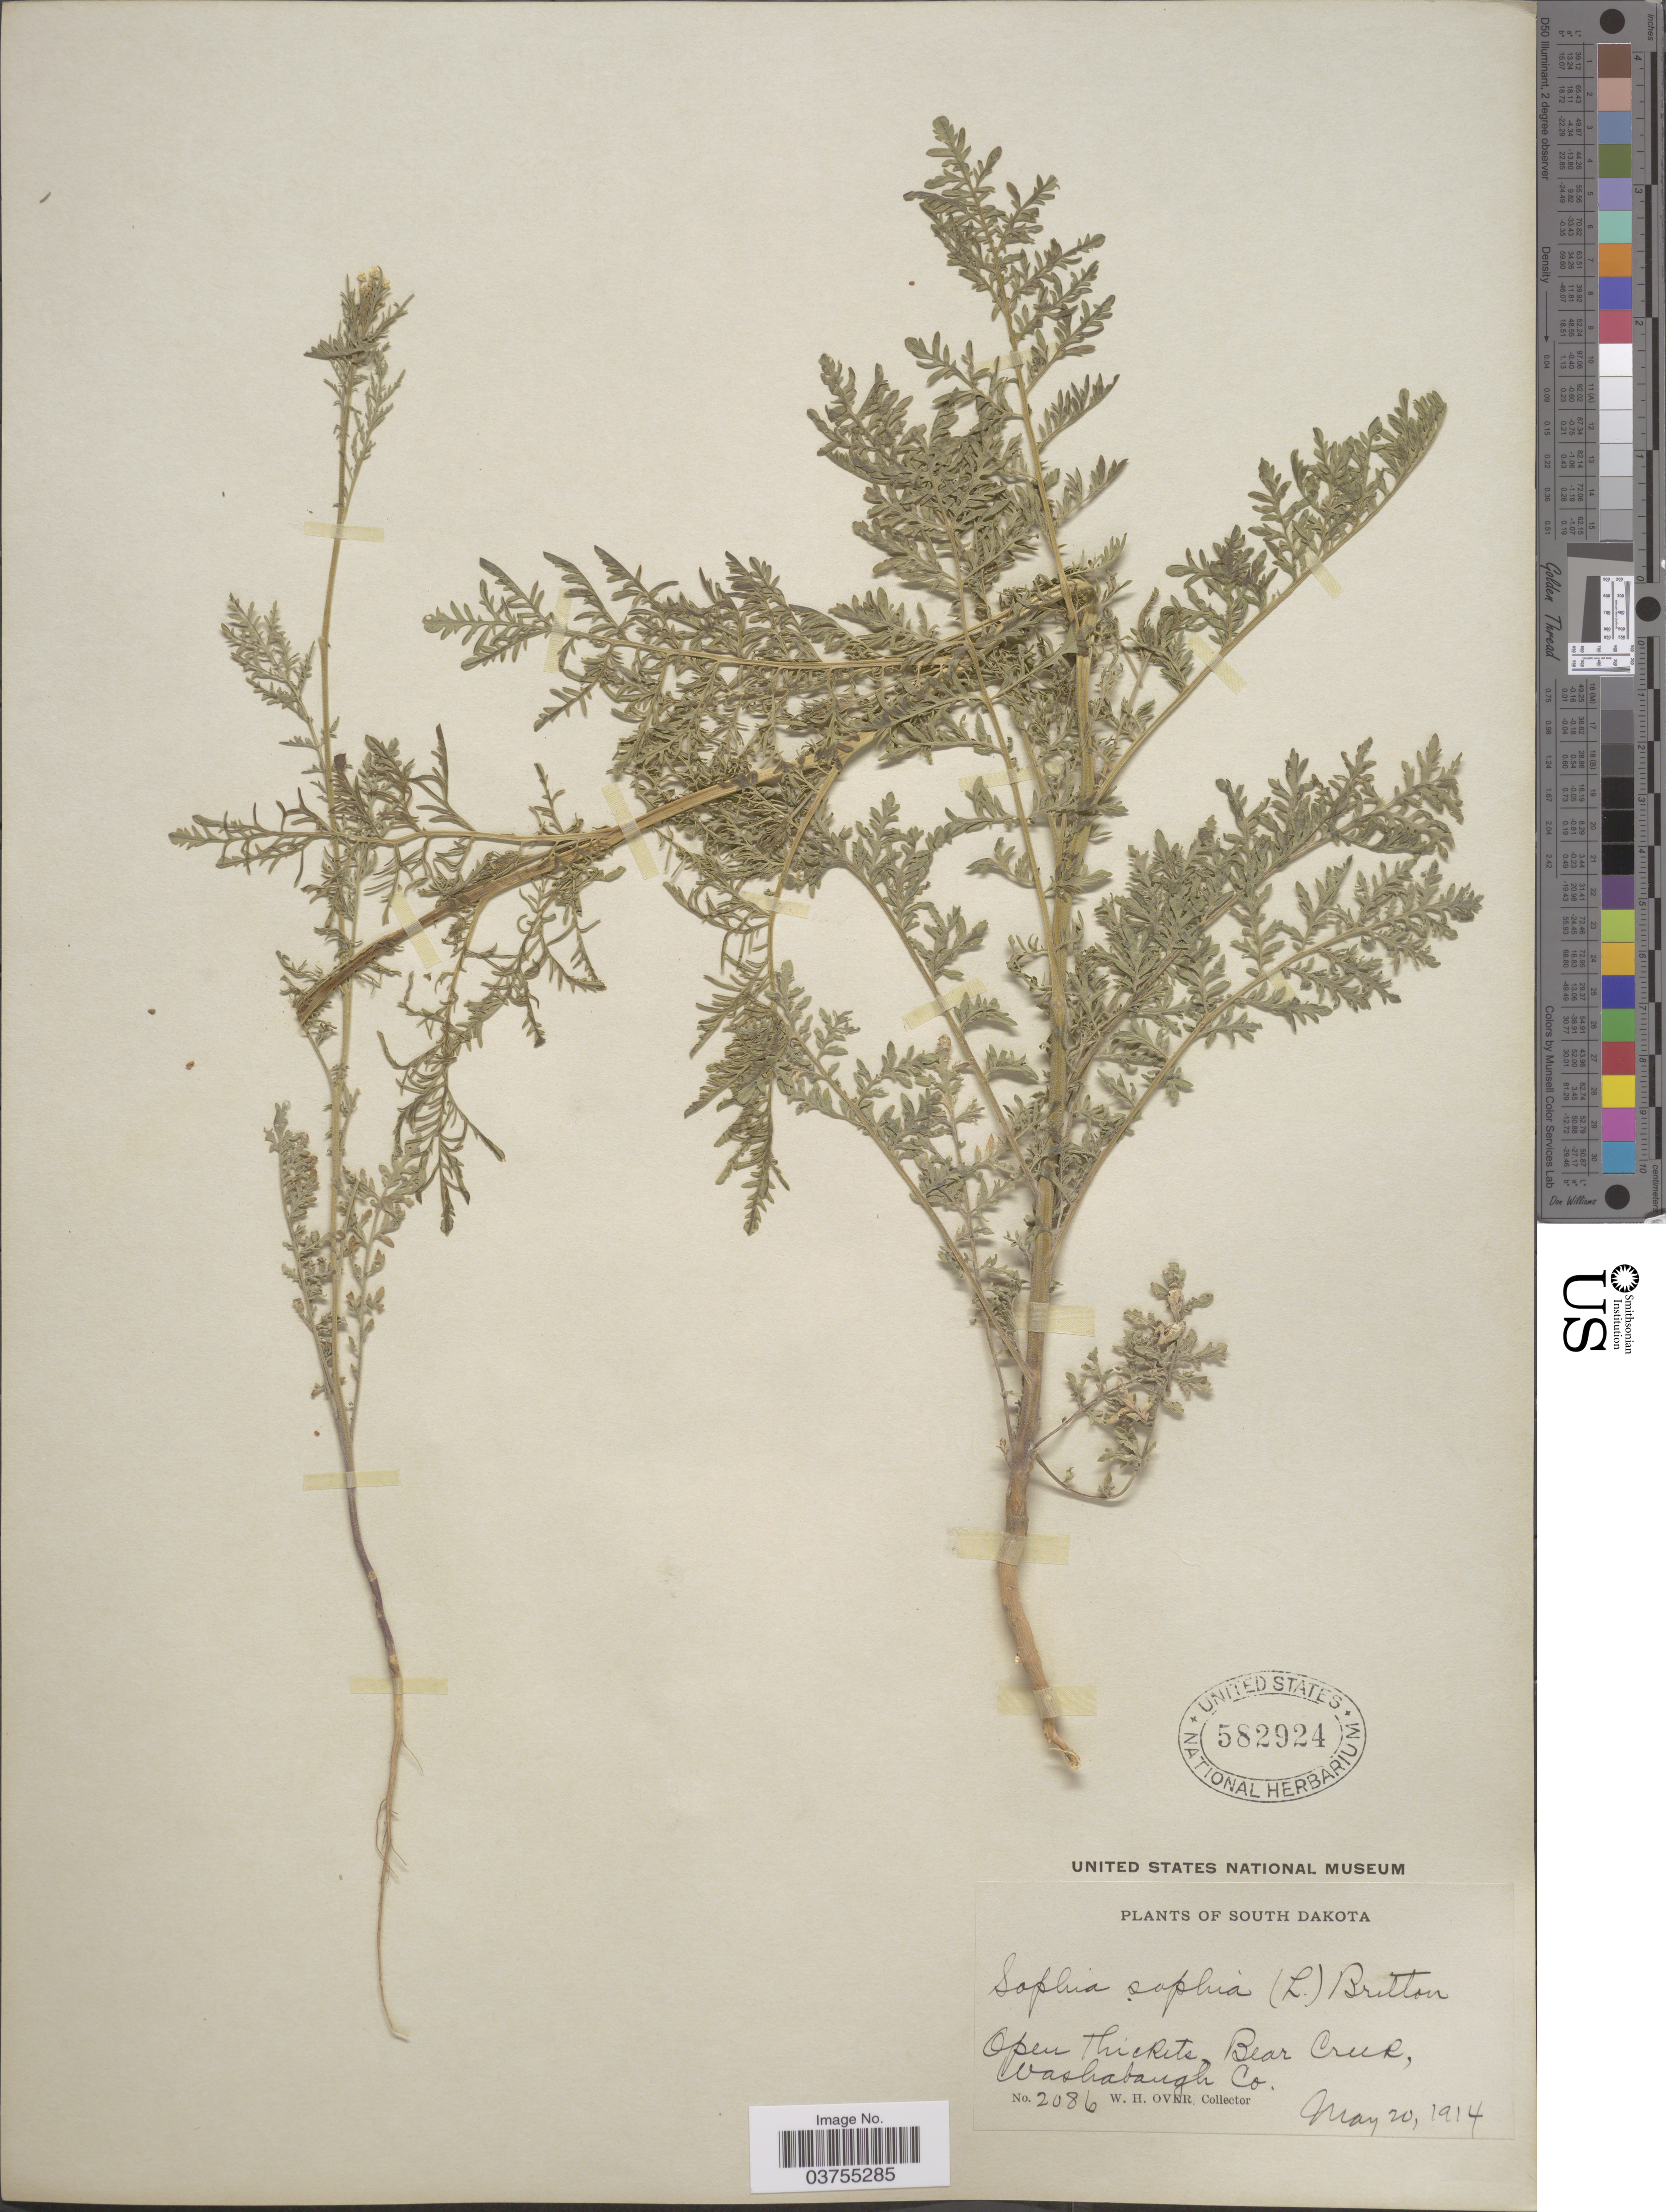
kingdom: Plantae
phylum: Tracheophyta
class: Magnoliopsida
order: Brassicales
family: Brassicaceae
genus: Descurainia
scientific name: Descurainia sophia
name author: (L.) Webb ex Prantl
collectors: W. Over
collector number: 2086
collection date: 1914-05-20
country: United States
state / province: South Dakota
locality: Open thickets, Bear Creek, Washabaugh Co.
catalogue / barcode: US 582924